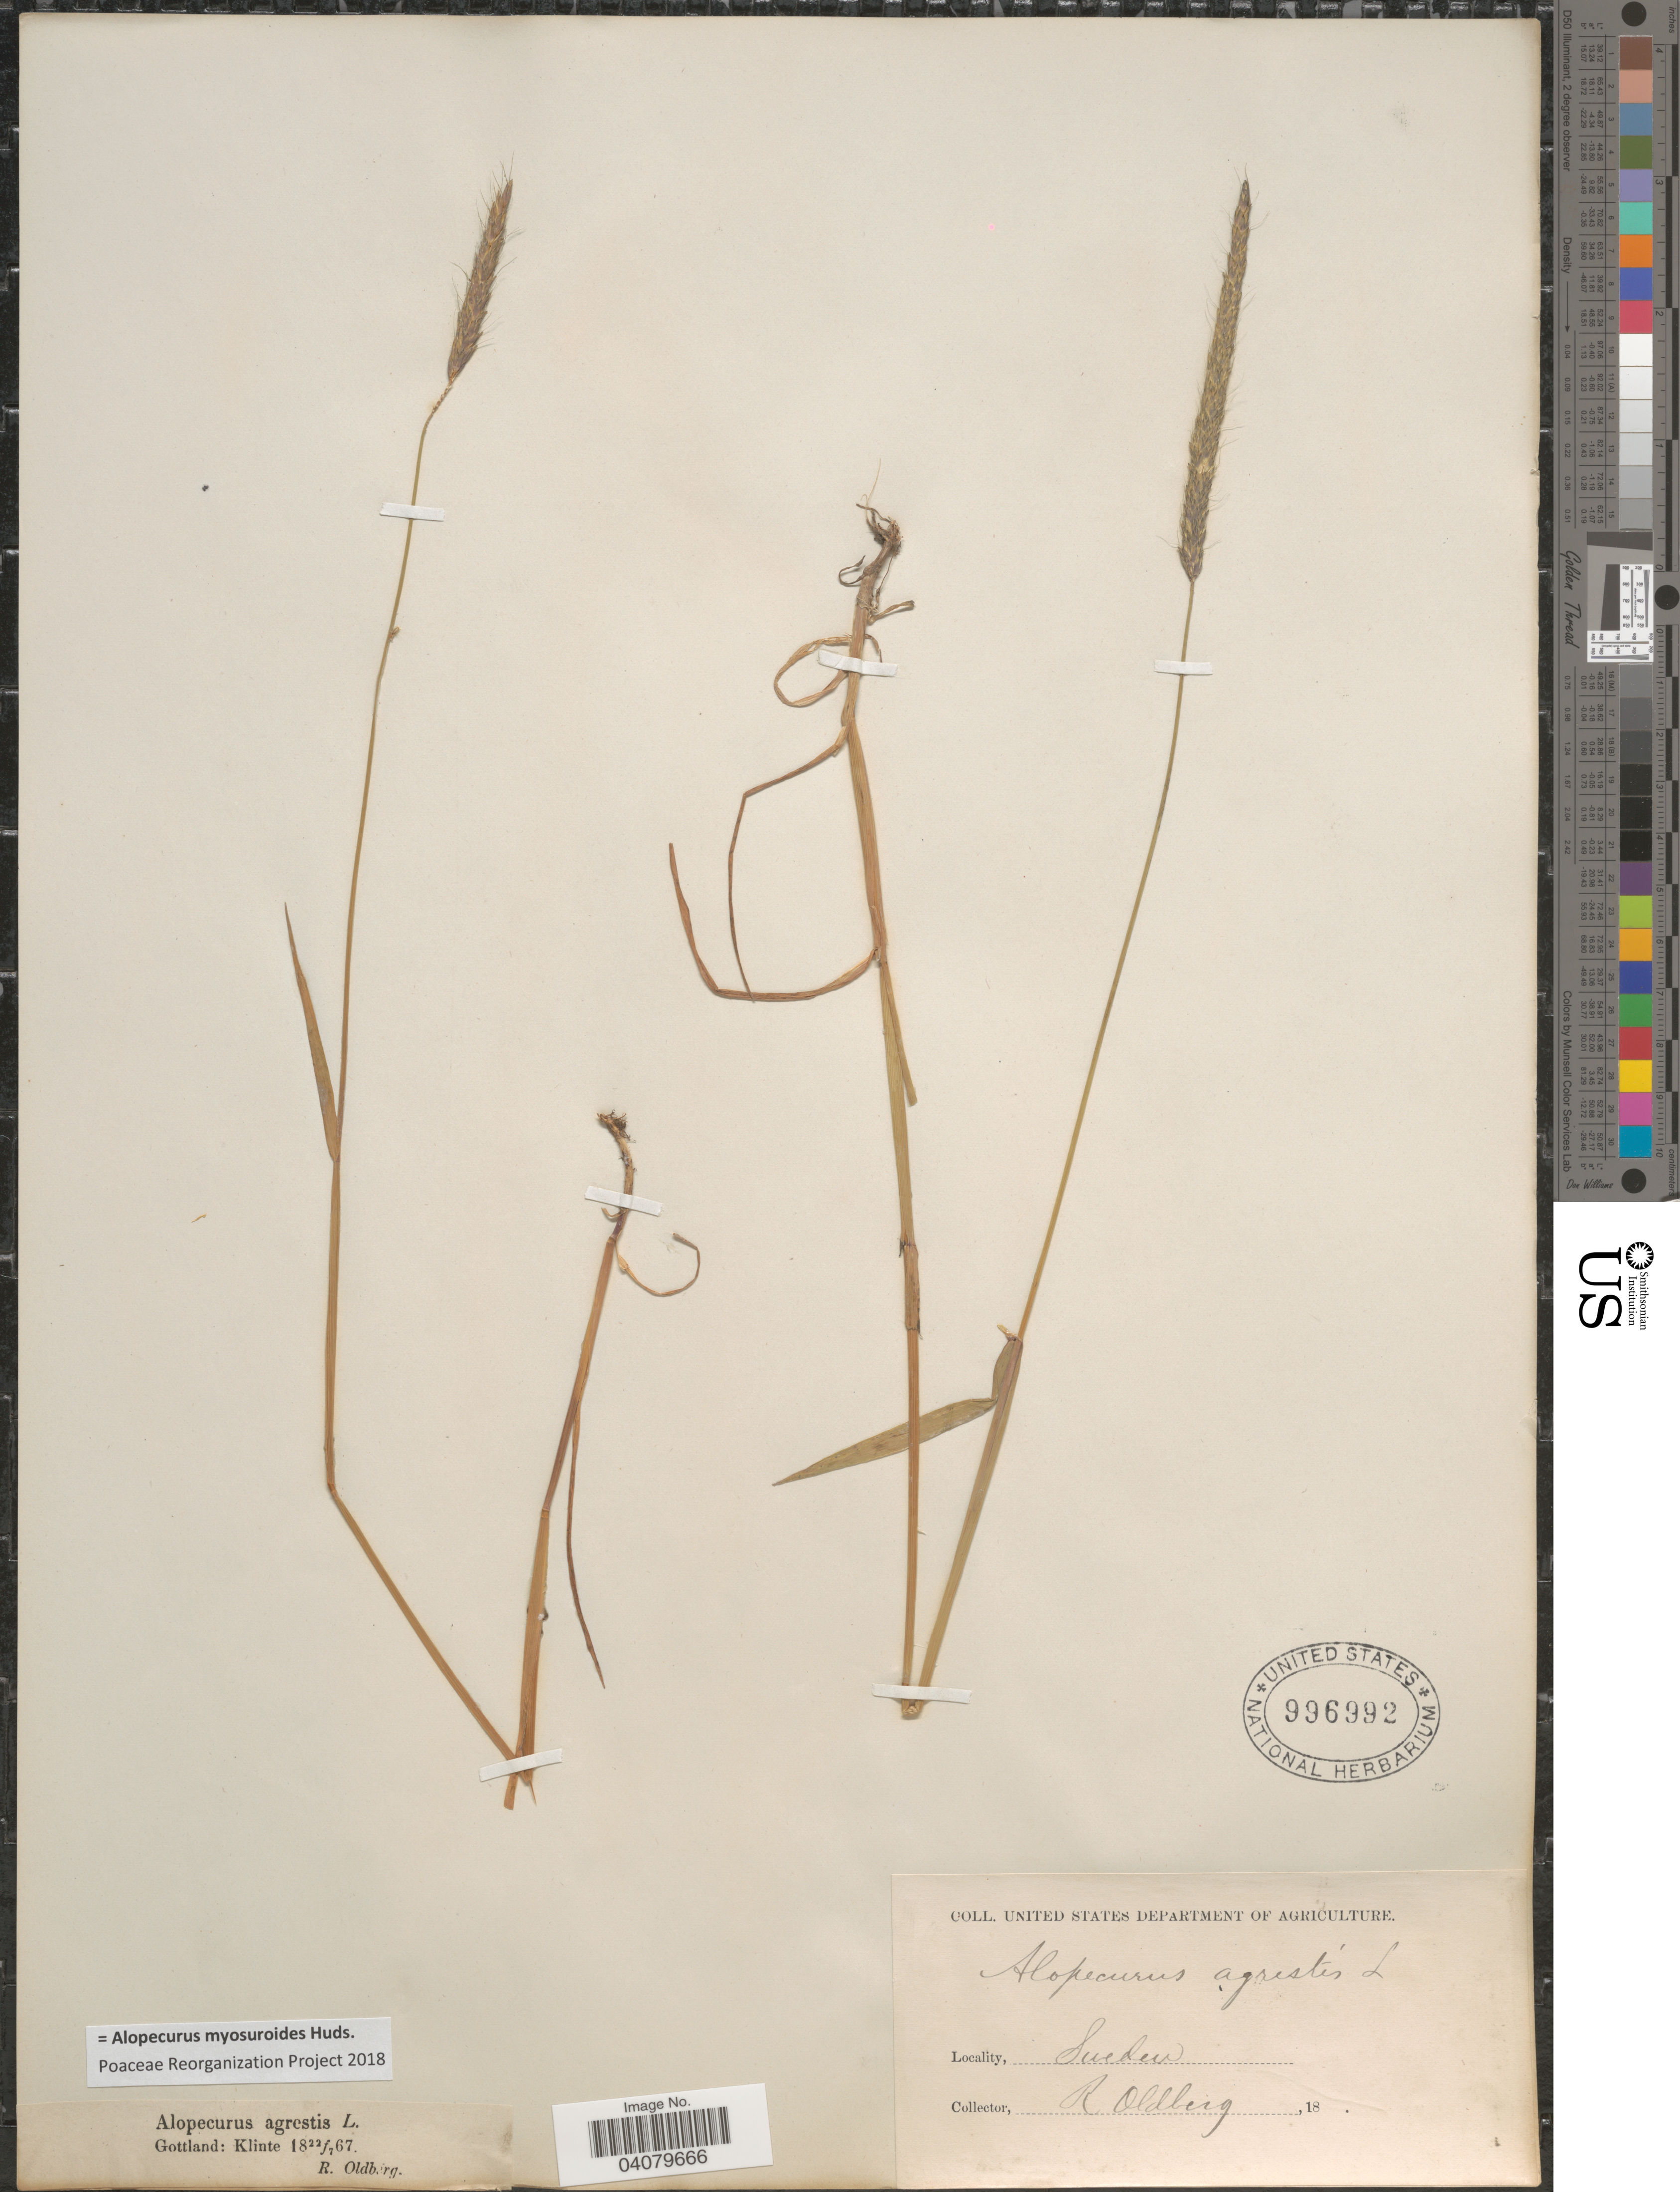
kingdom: Plantae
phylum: Tracheophyta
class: Liliopsida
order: Poales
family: Poaceae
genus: Alopecurus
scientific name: Alopecurus myosuroides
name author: Huds.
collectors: R. Oldberg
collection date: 1867-07-22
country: Sweden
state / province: Gotland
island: Gotland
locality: Gottland: Klinte.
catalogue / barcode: US 996992